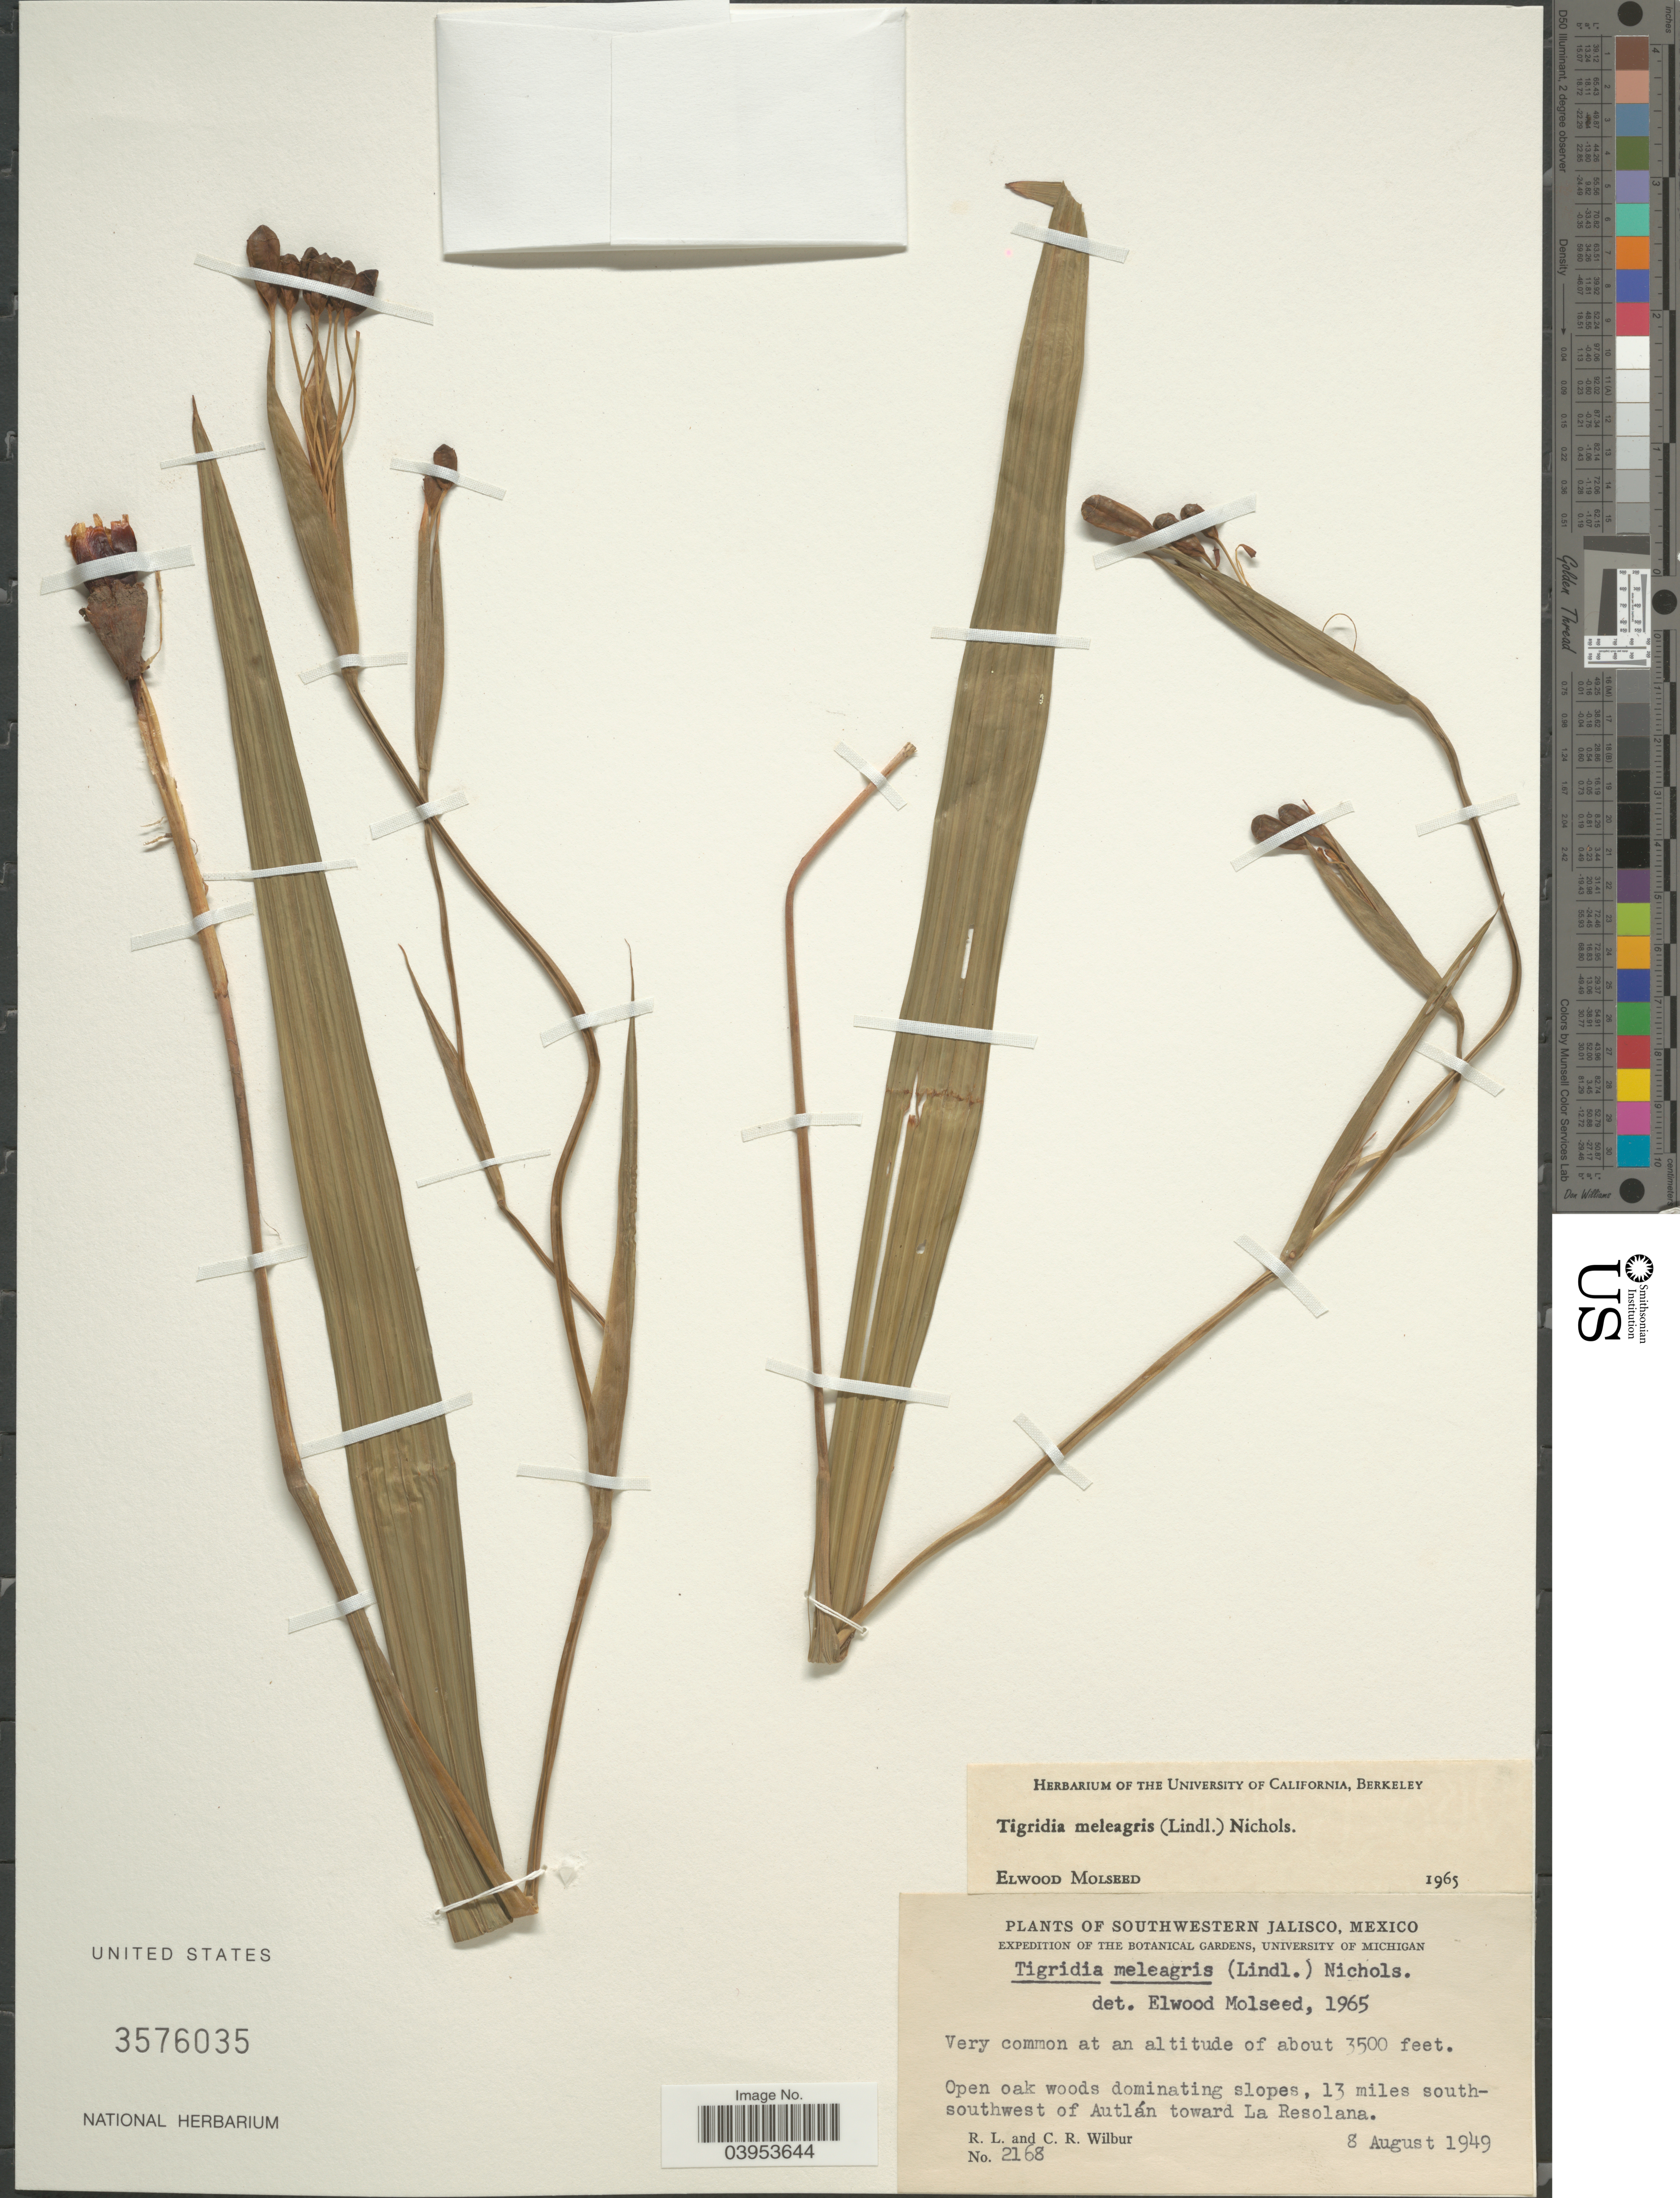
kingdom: Plantae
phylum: Tracheophyta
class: Liliopsida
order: Asparagales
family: Iridaceae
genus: Tigridia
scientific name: Tigridia meleagris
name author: (Lindl.) G. Nicholson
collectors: R. L. Wilbur & C. Wilbur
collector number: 2168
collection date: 1949-08-08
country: Mexico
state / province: Jalisco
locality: Southwestern Jalisco. Open oak woods dominating slopes, 13 miles south-southwest of Autlán toward La Resolana.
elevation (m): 1067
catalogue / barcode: US 3576035